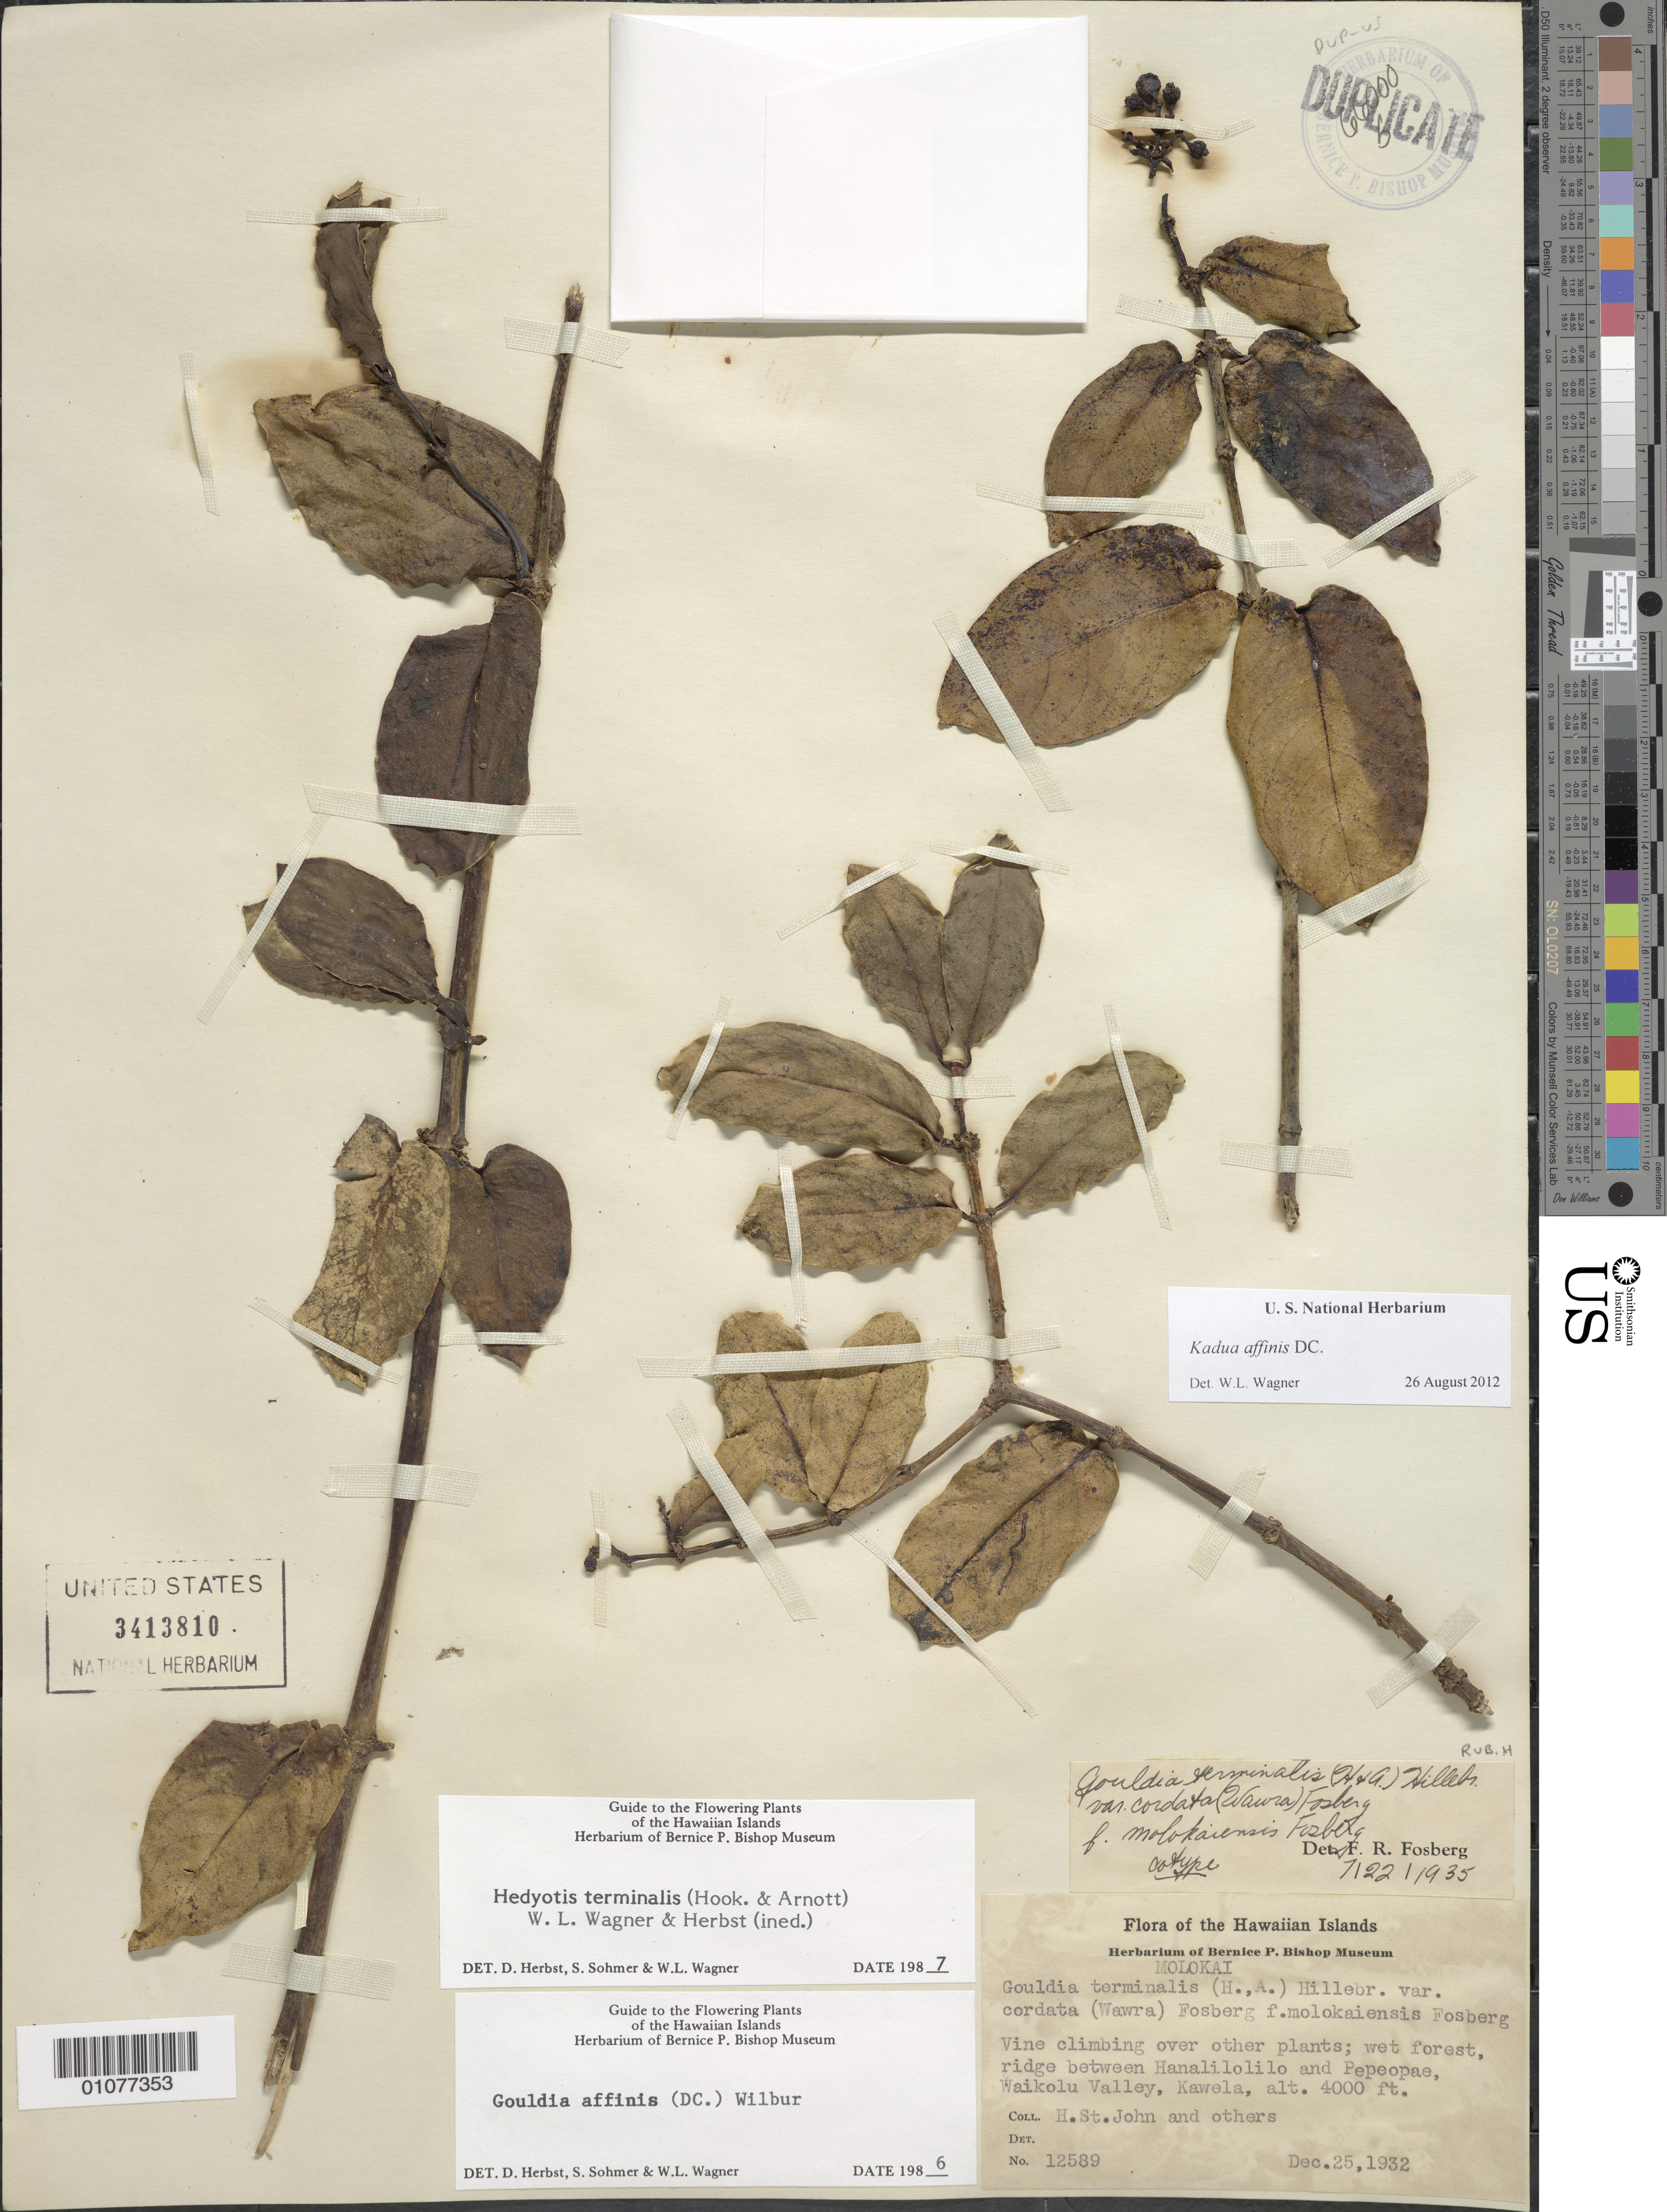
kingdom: Plantae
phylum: Tracheophyta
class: Magnoliopsida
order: Gentianales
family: Rubiaceae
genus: Kadua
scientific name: Kadua affinis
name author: DC.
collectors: H. St. John et al.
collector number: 12589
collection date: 1932-12-25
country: United States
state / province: Hawaii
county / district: Maui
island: Moloka'i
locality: Kawela, Waikolu Valley, ridge between Hanalilolilo and Pepeopae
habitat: wet forest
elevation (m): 1219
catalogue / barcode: US 3413810